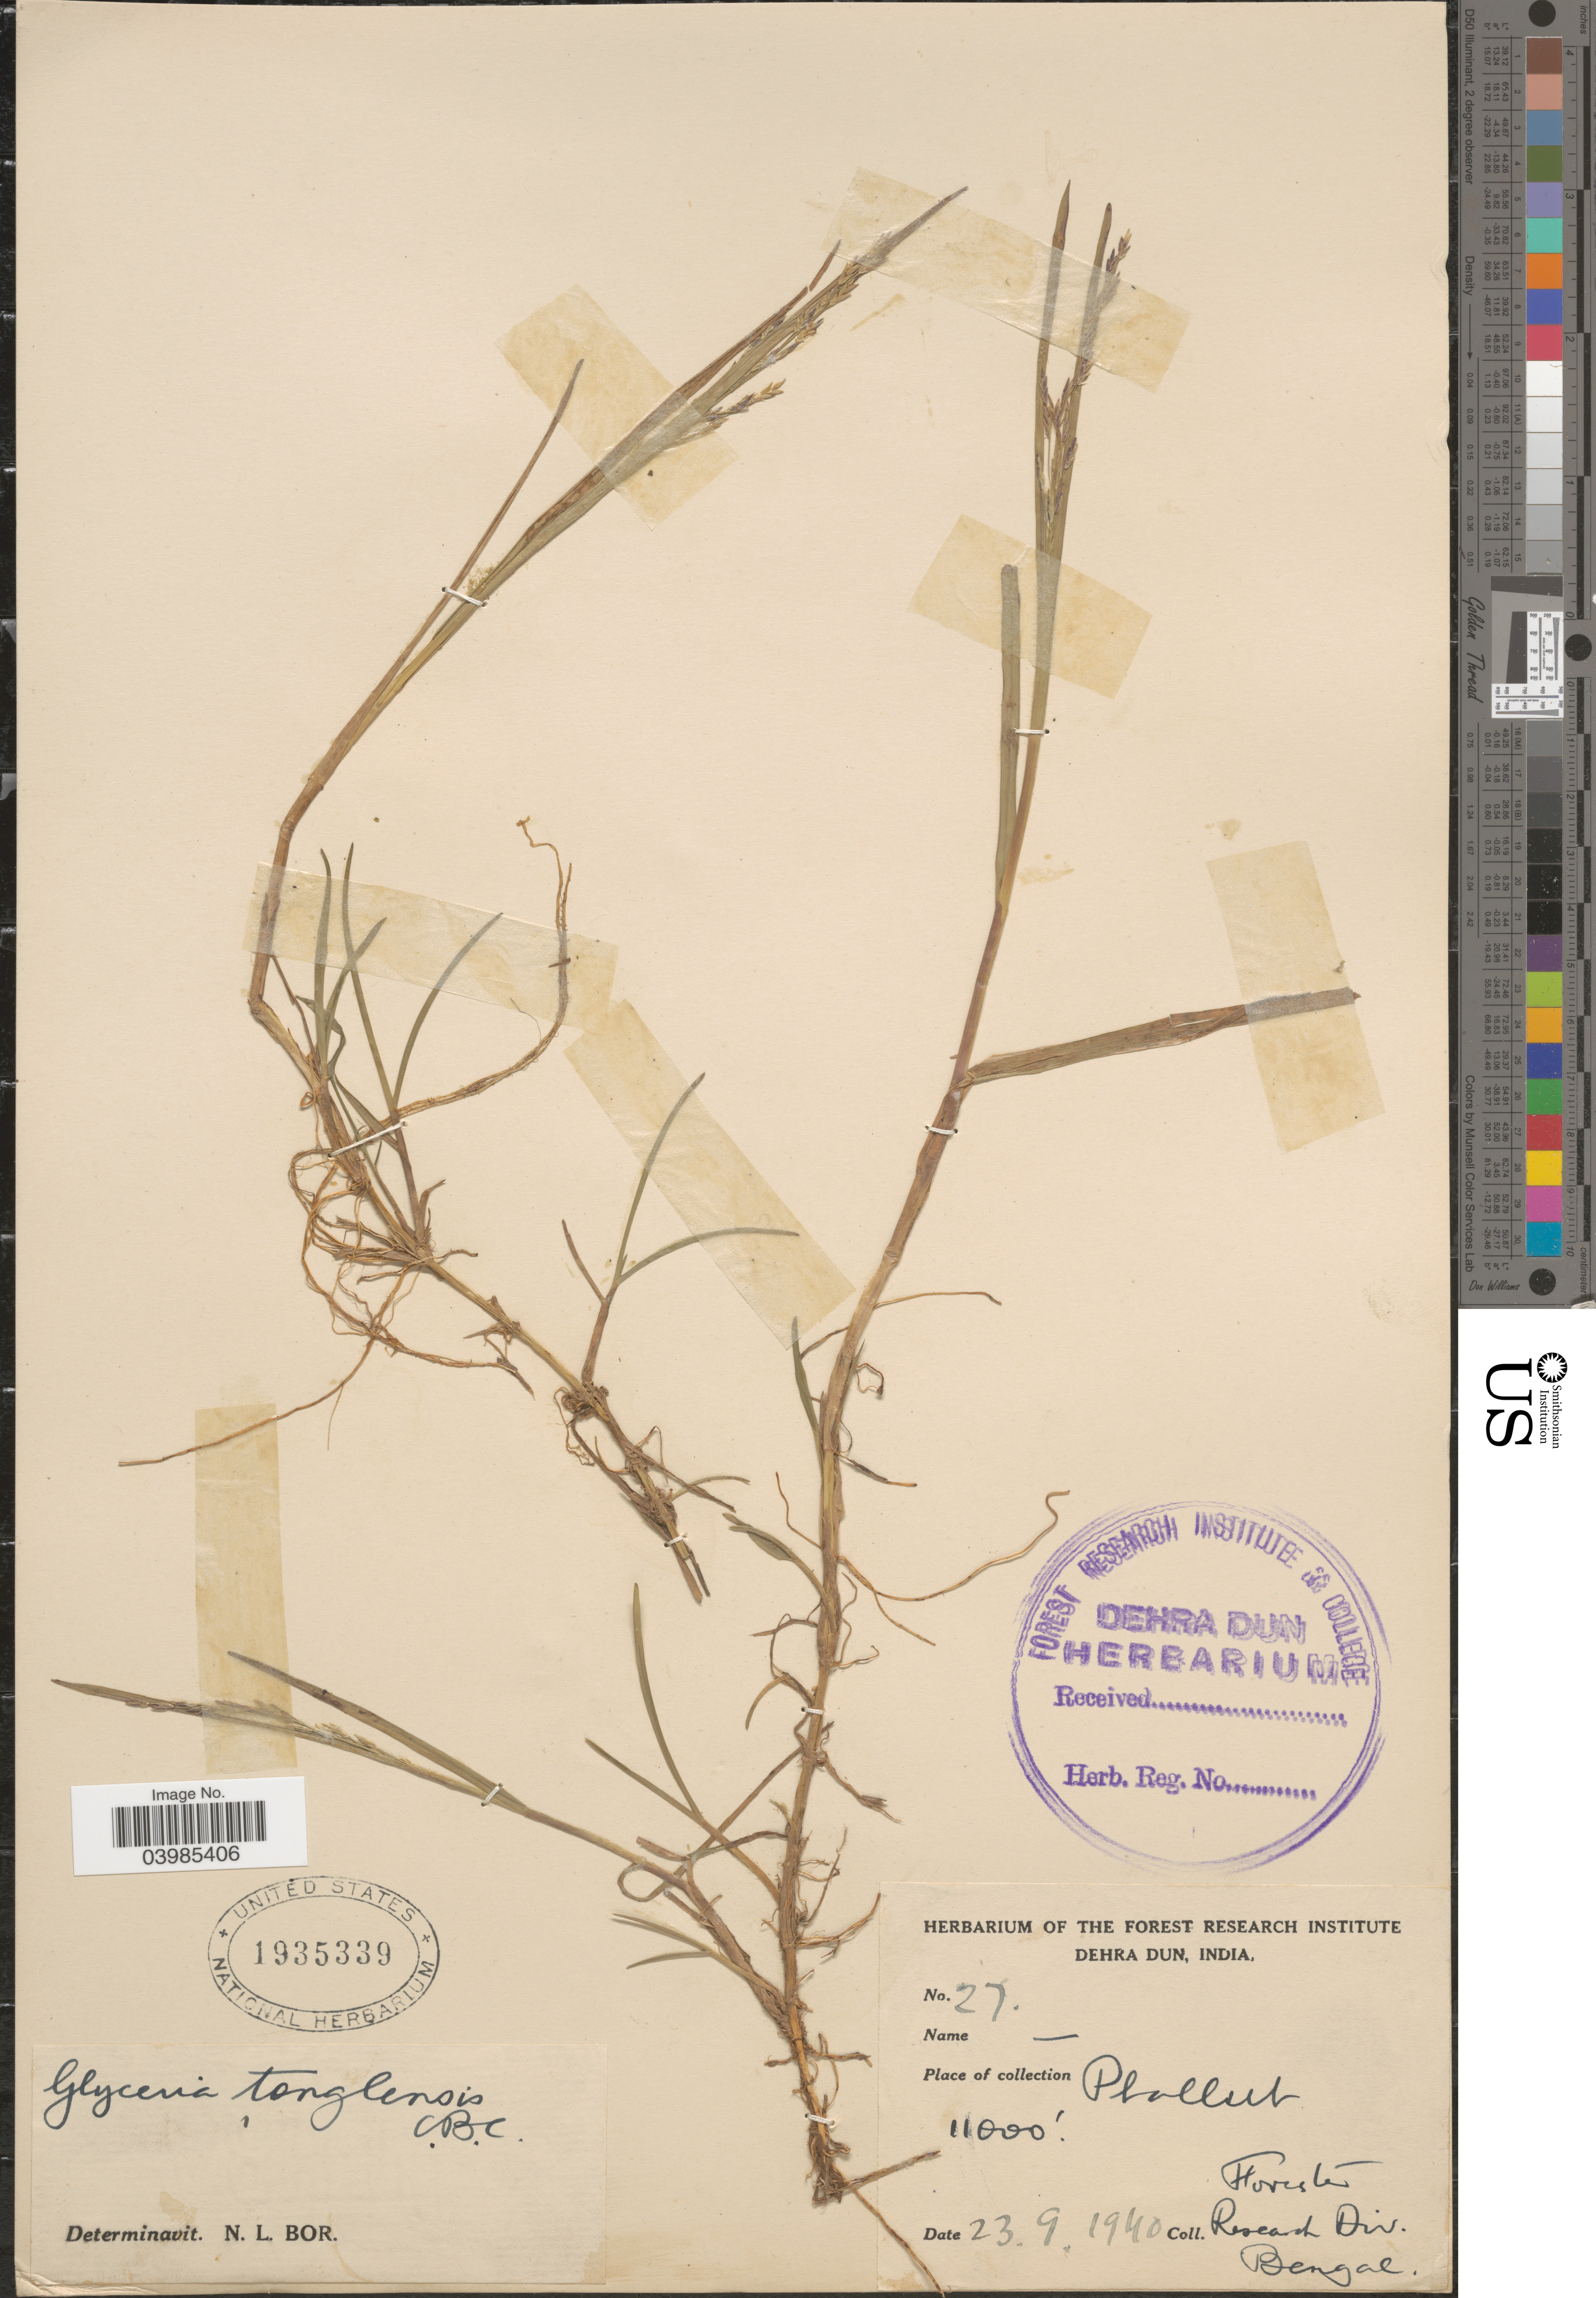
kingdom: Plantae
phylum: Tracheophyta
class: Liliopsida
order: Poales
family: Poaceae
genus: Glyceria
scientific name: Glyceria tonglensis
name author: C.B. Clarke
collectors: Forest Research Division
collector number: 27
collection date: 1940-09-23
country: India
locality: Plallut.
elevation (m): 3353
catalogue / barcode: US 1935339